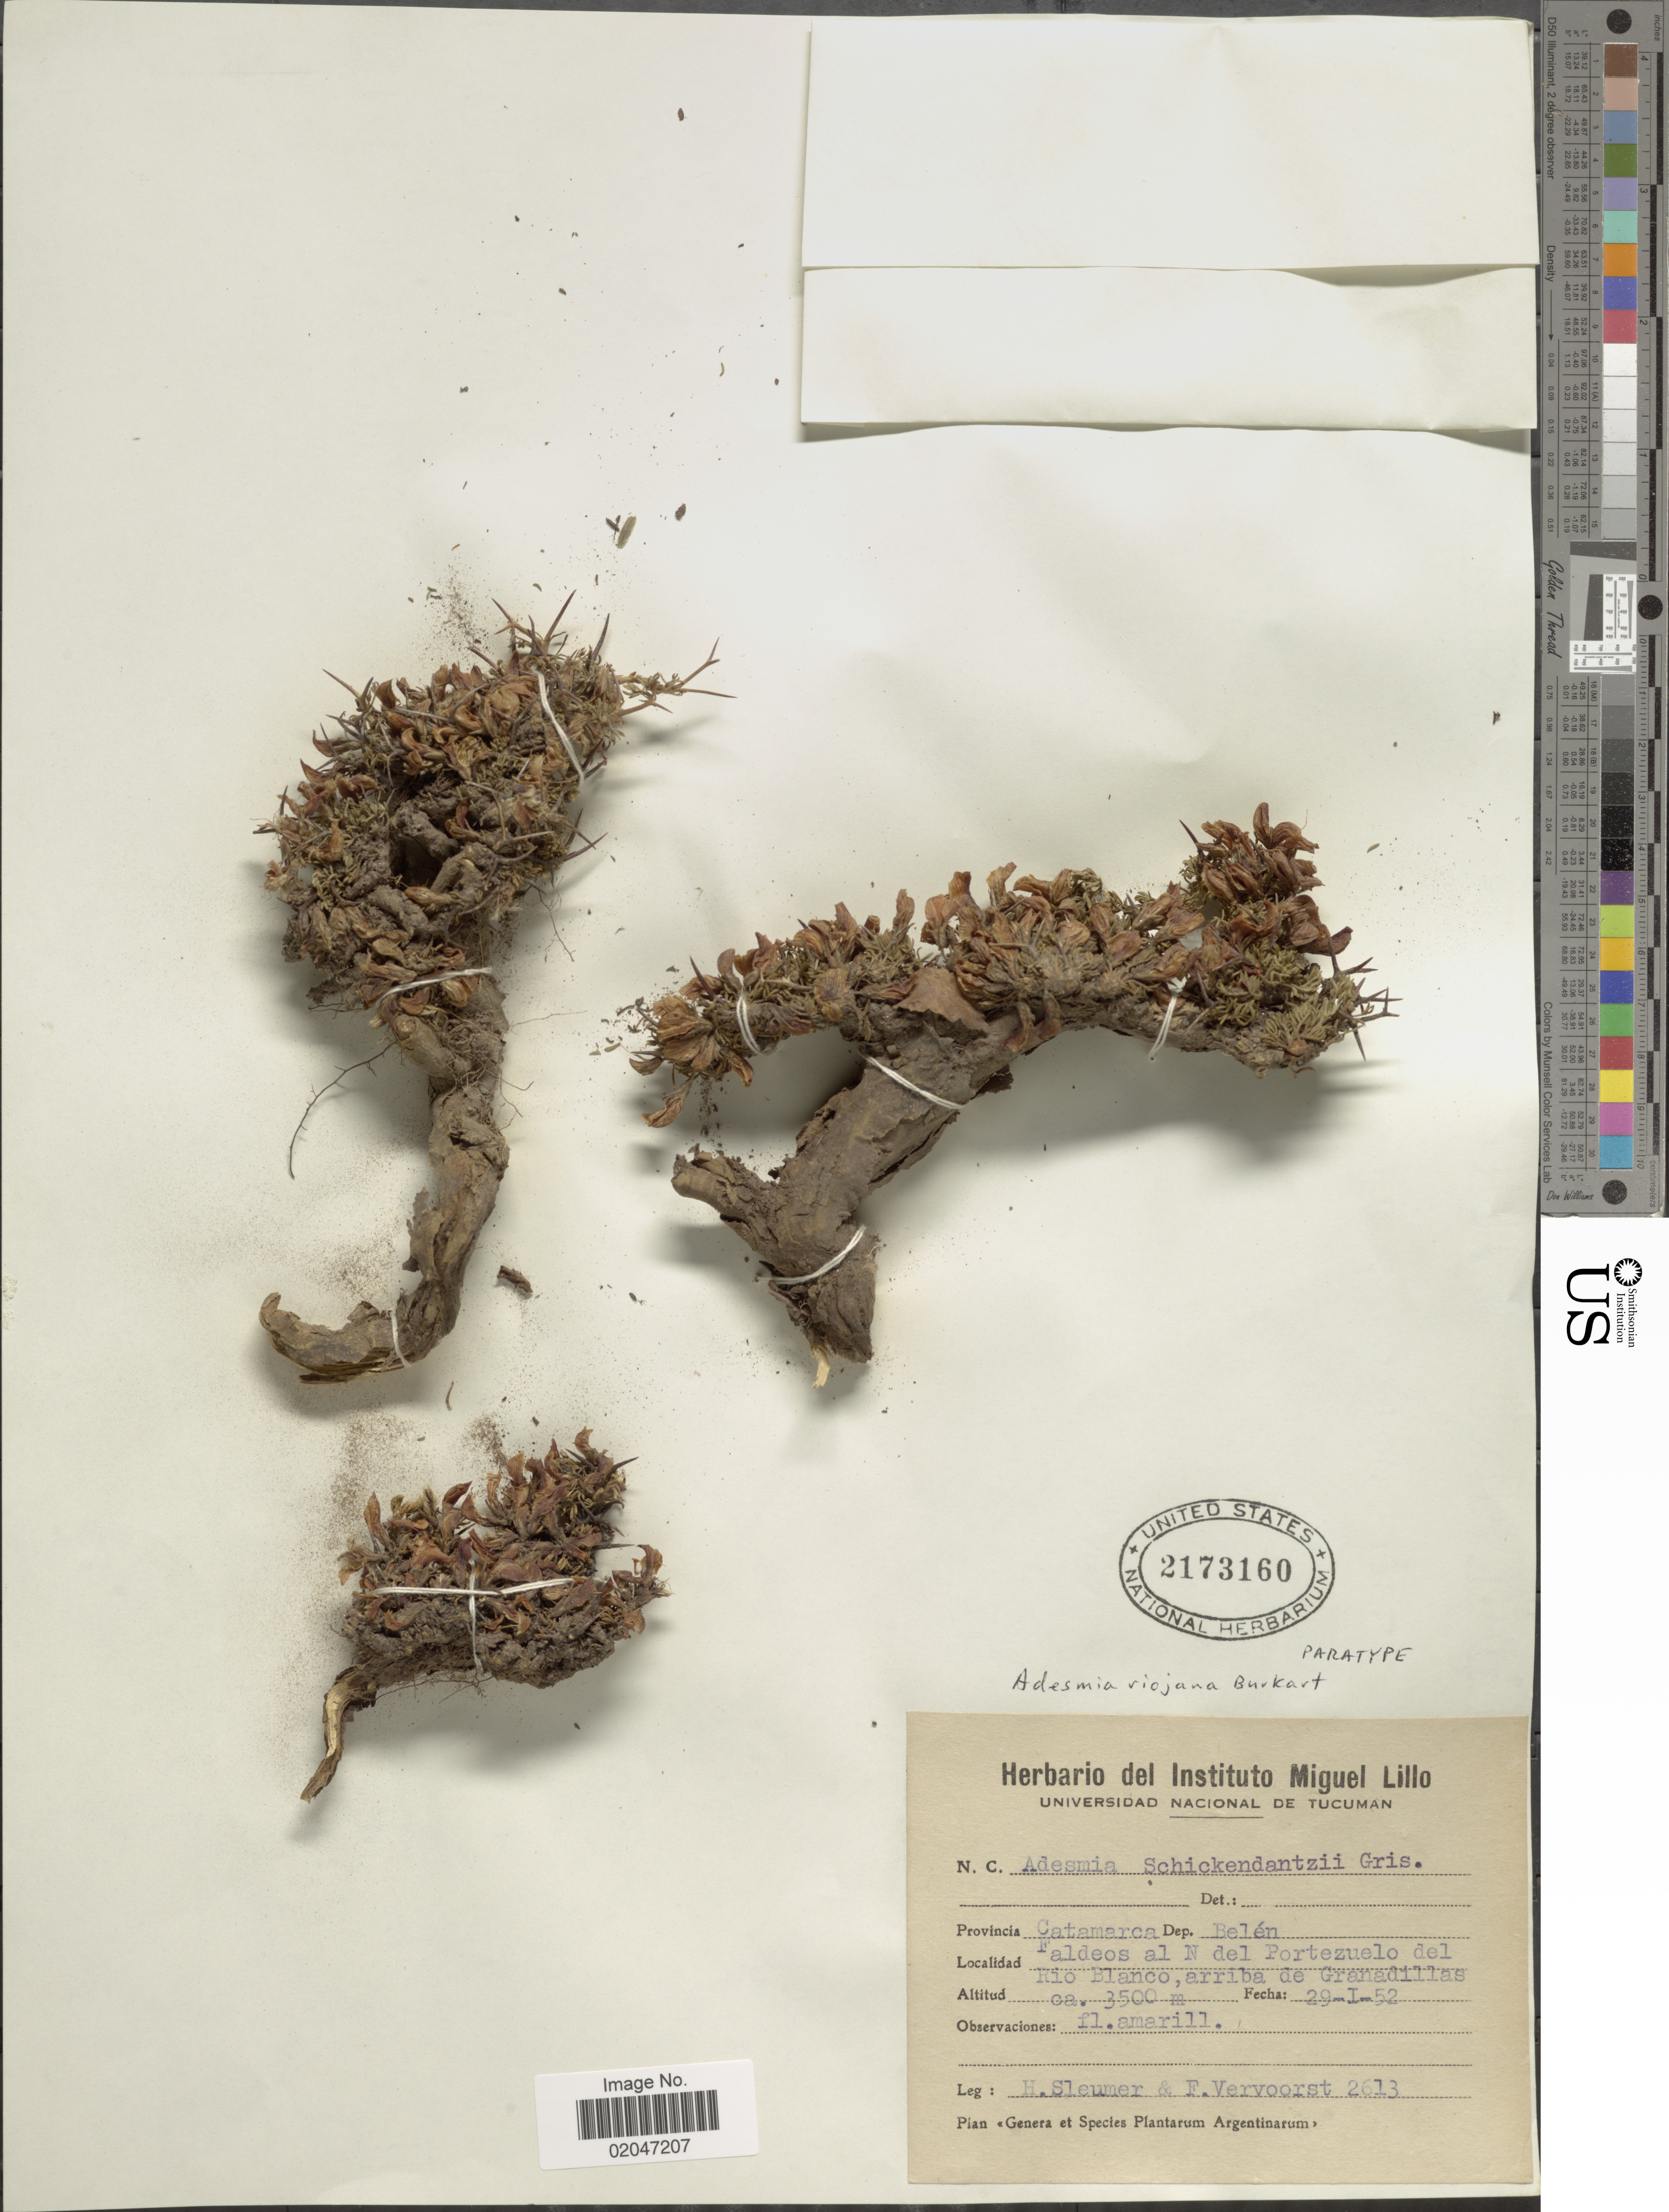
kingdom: Plantae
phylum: Tracheophyta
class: Magnoliopsida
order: Fabales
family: Fabaceae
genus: Adesmia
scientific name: Adesmia riojana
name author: Burkart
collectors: H. O. Sleumer & F. Vervoorst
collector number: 2613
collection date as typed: Transcribed d/m/y: 29/1/52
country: Argentina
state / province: Catamarca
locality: Dep. Belén, Faldeos al N del Portezuelo del Rio Blanco, arriba de Granadillas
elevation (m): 3500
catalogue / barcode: US 2173160